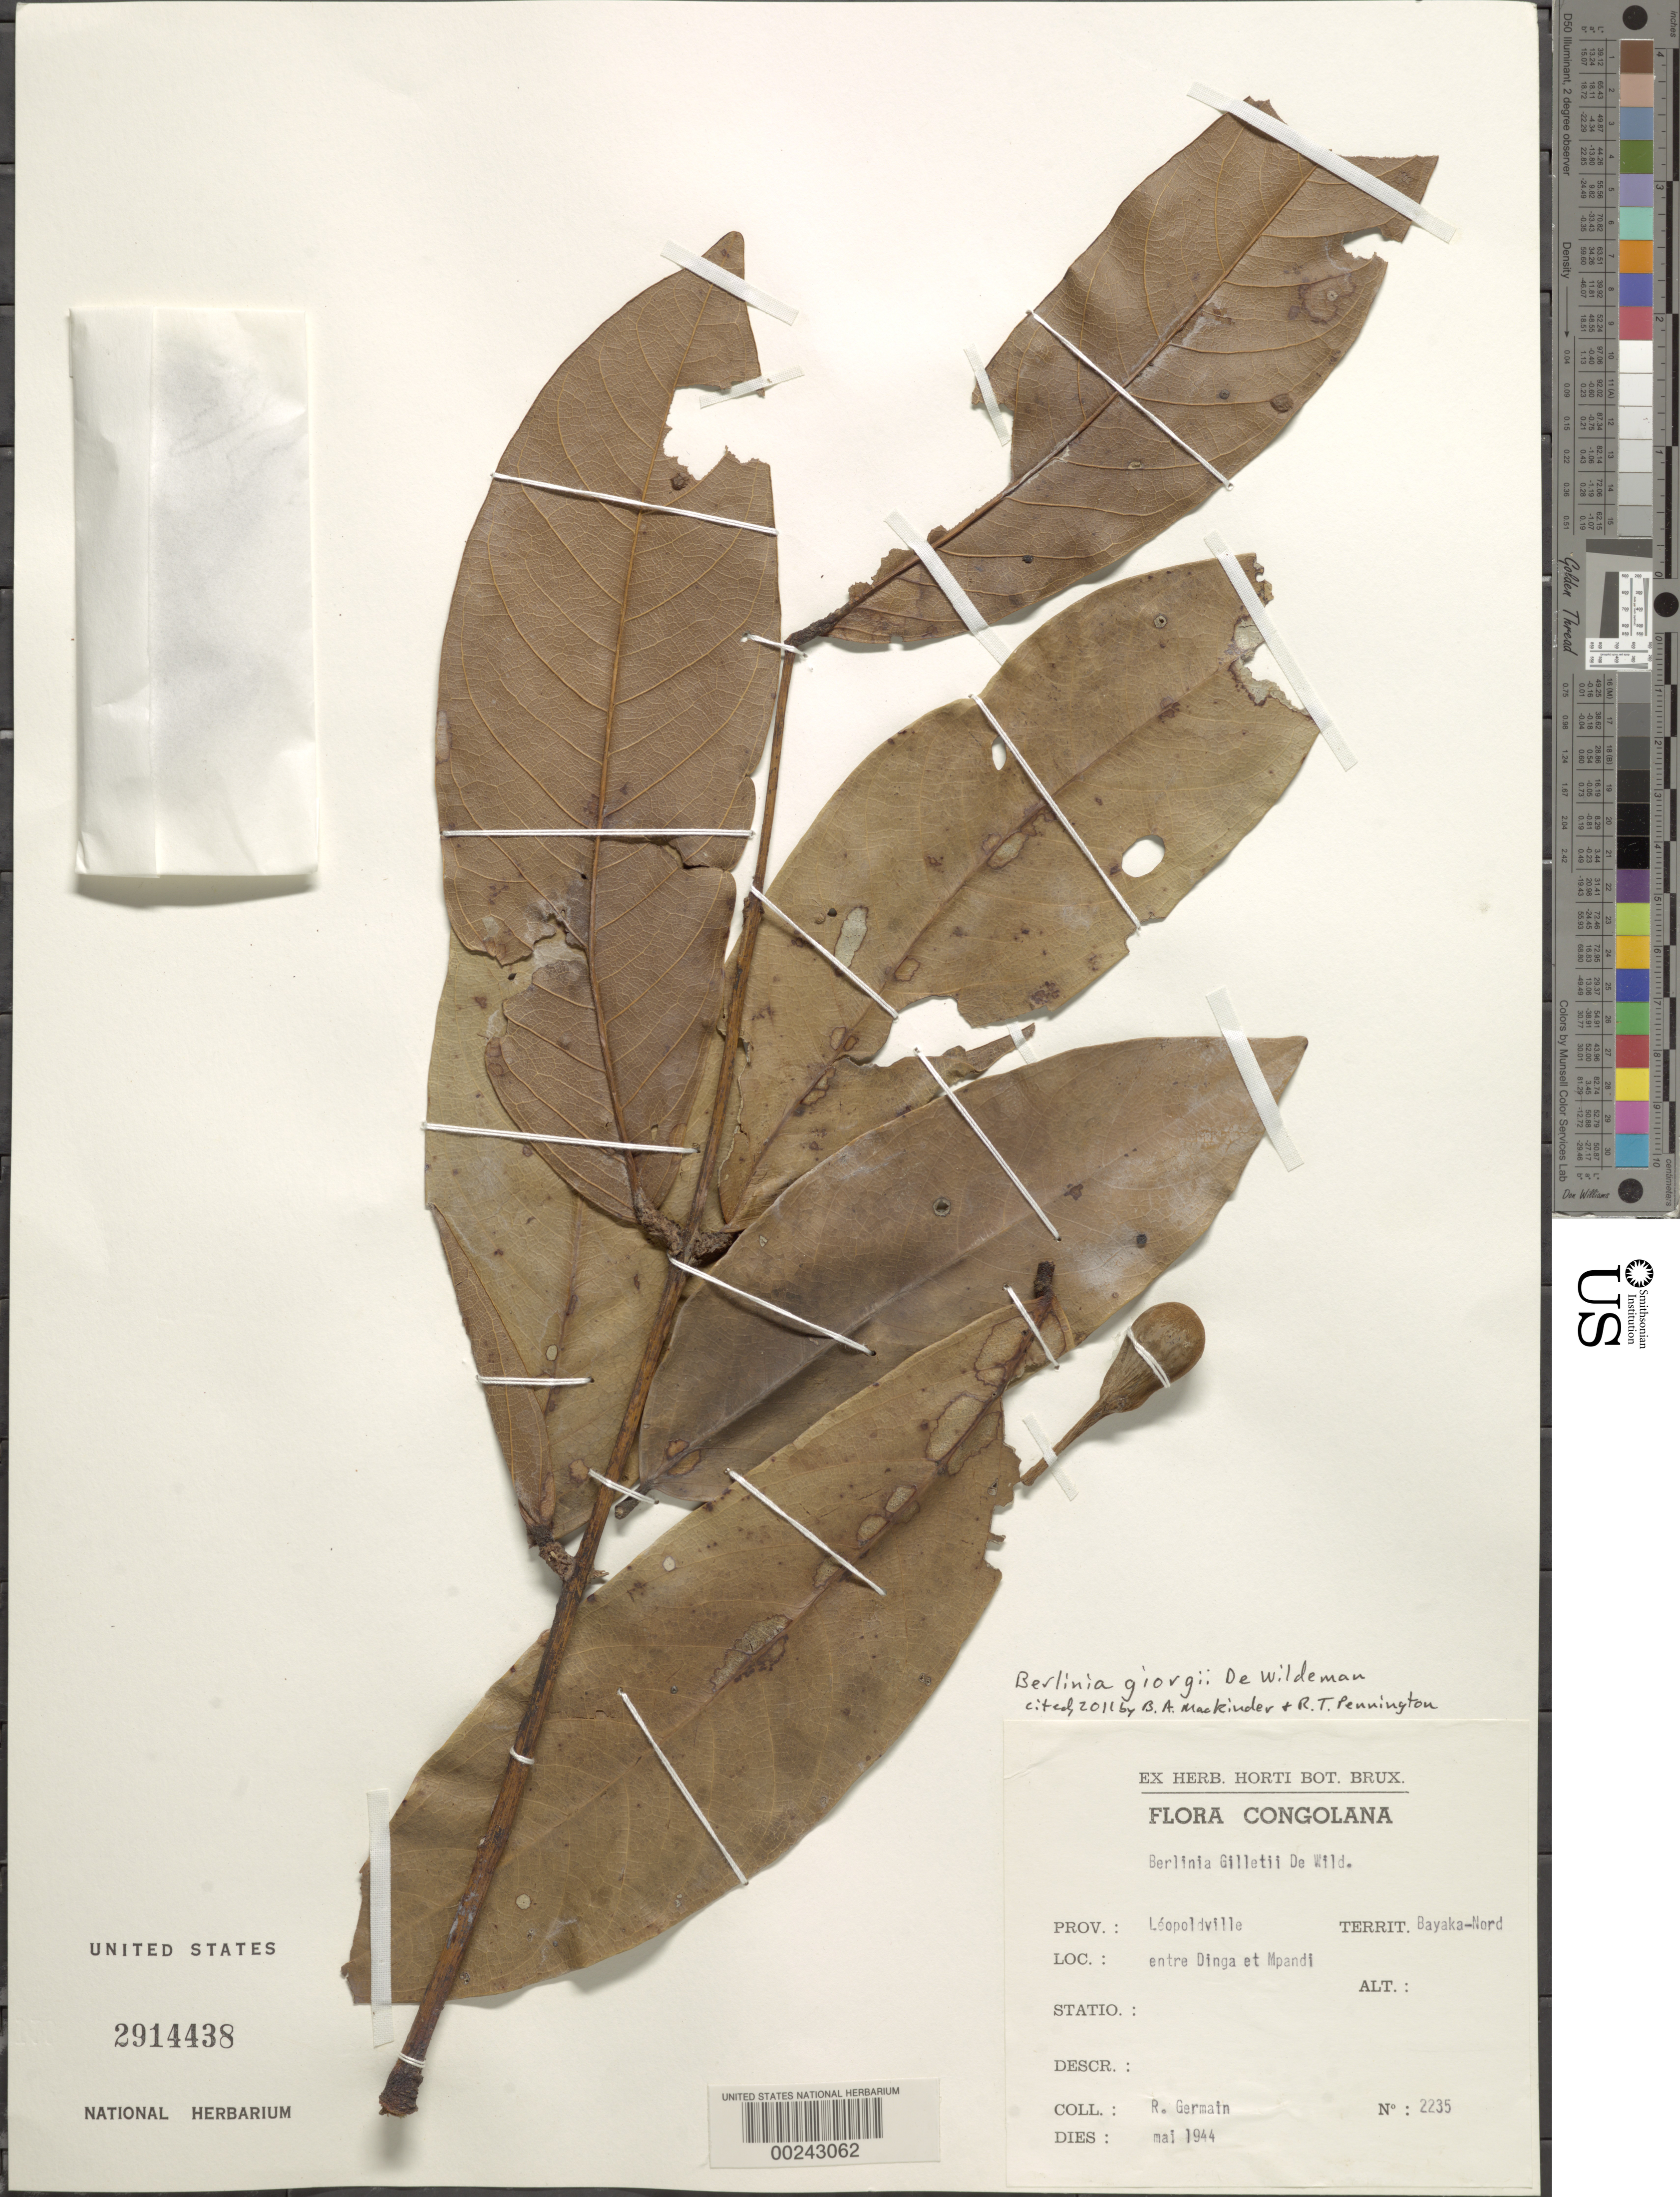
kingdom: Plantae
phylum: Tracheophyta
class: Magnoliopsida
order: Fabales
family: Fabaceae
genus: Berlinia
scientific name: Berlinia giorgii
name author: De Wild.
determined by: Smith, Stephen F., (US), NMNH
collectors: R. Germain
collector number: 2235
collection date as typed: May 1944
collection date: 1944-05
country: Congo, Democratic Republic of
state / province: Kinshasa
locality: Between dinga and mpani, leopoldville prov., bayaka-nord territ.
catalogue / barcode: US 2914438